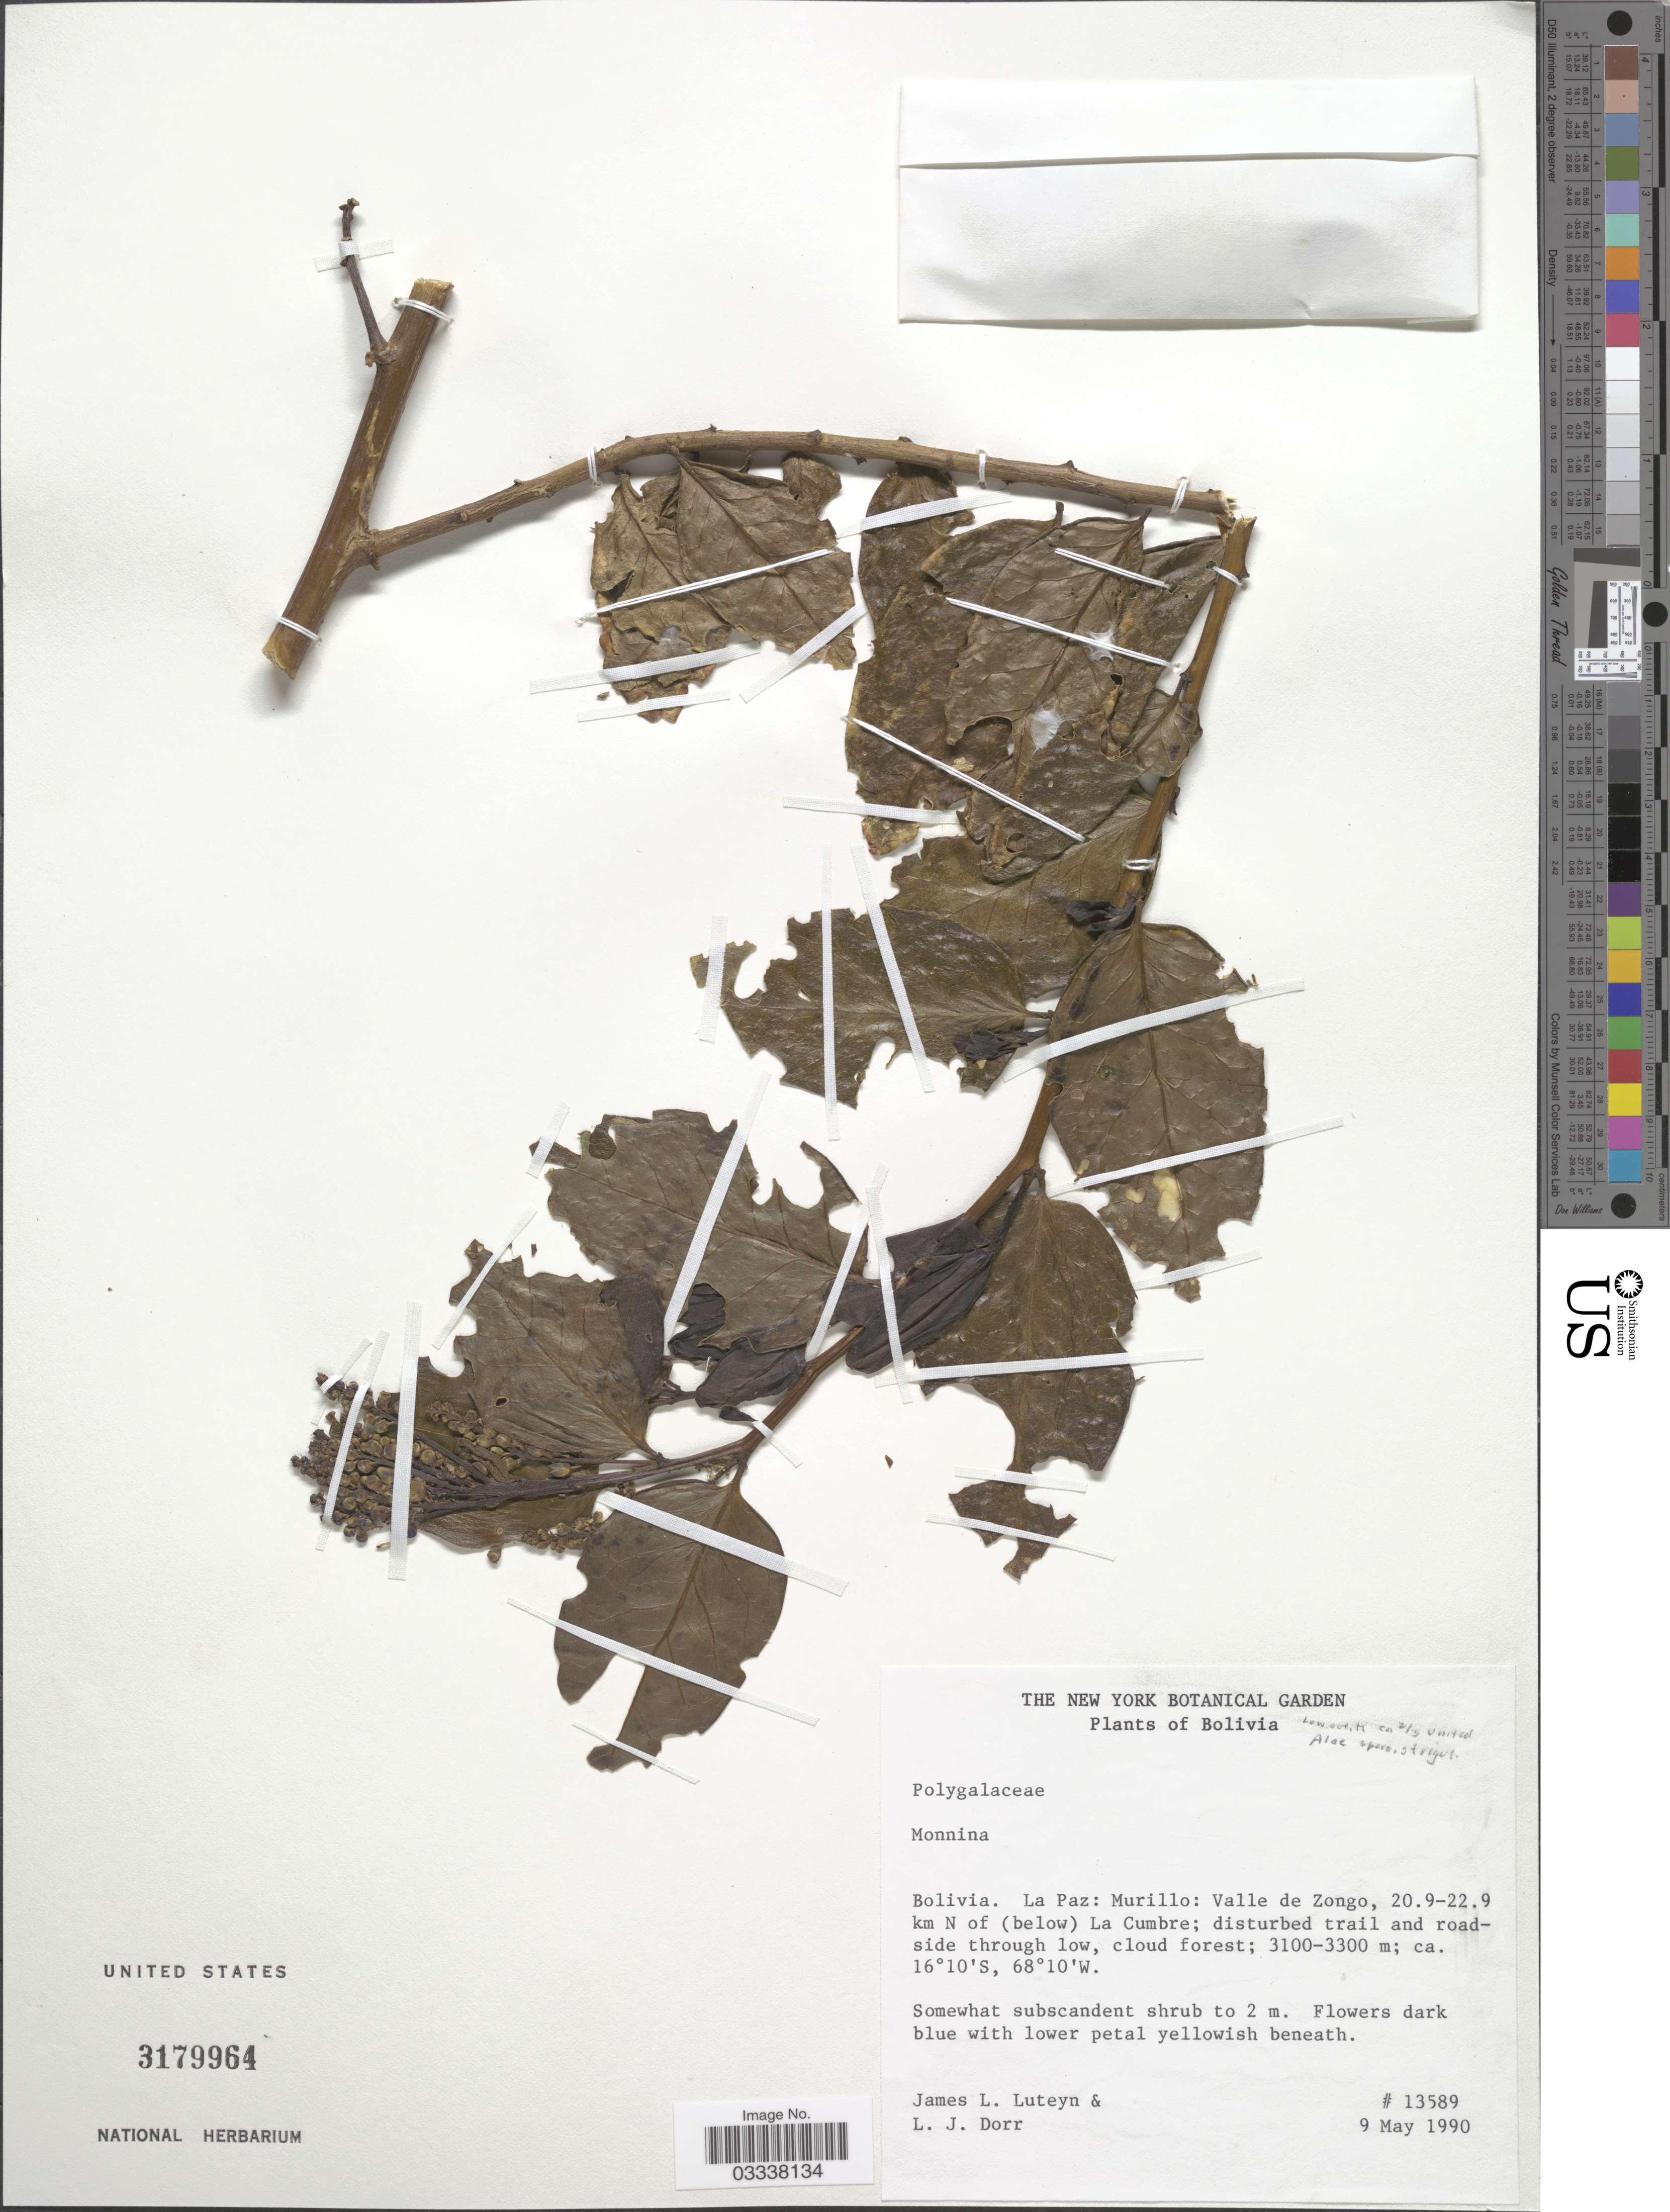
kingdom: Plantae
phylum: Tracheophyta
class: Magnoliopsida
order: Fabales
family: Polygalaceae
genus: Monnina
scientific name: Monnina sp.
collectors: J. Luteyn & L. J. Dorr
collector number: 13589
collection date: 1990-05-09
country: Bolivia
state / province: La Paz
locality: Murillo: Valle de Zongo, 20.9-22.9 km N of (below) La Cumbre; disturbed trail and roadside through low, cloud forest.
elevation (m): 3100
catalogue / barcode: US 3179964